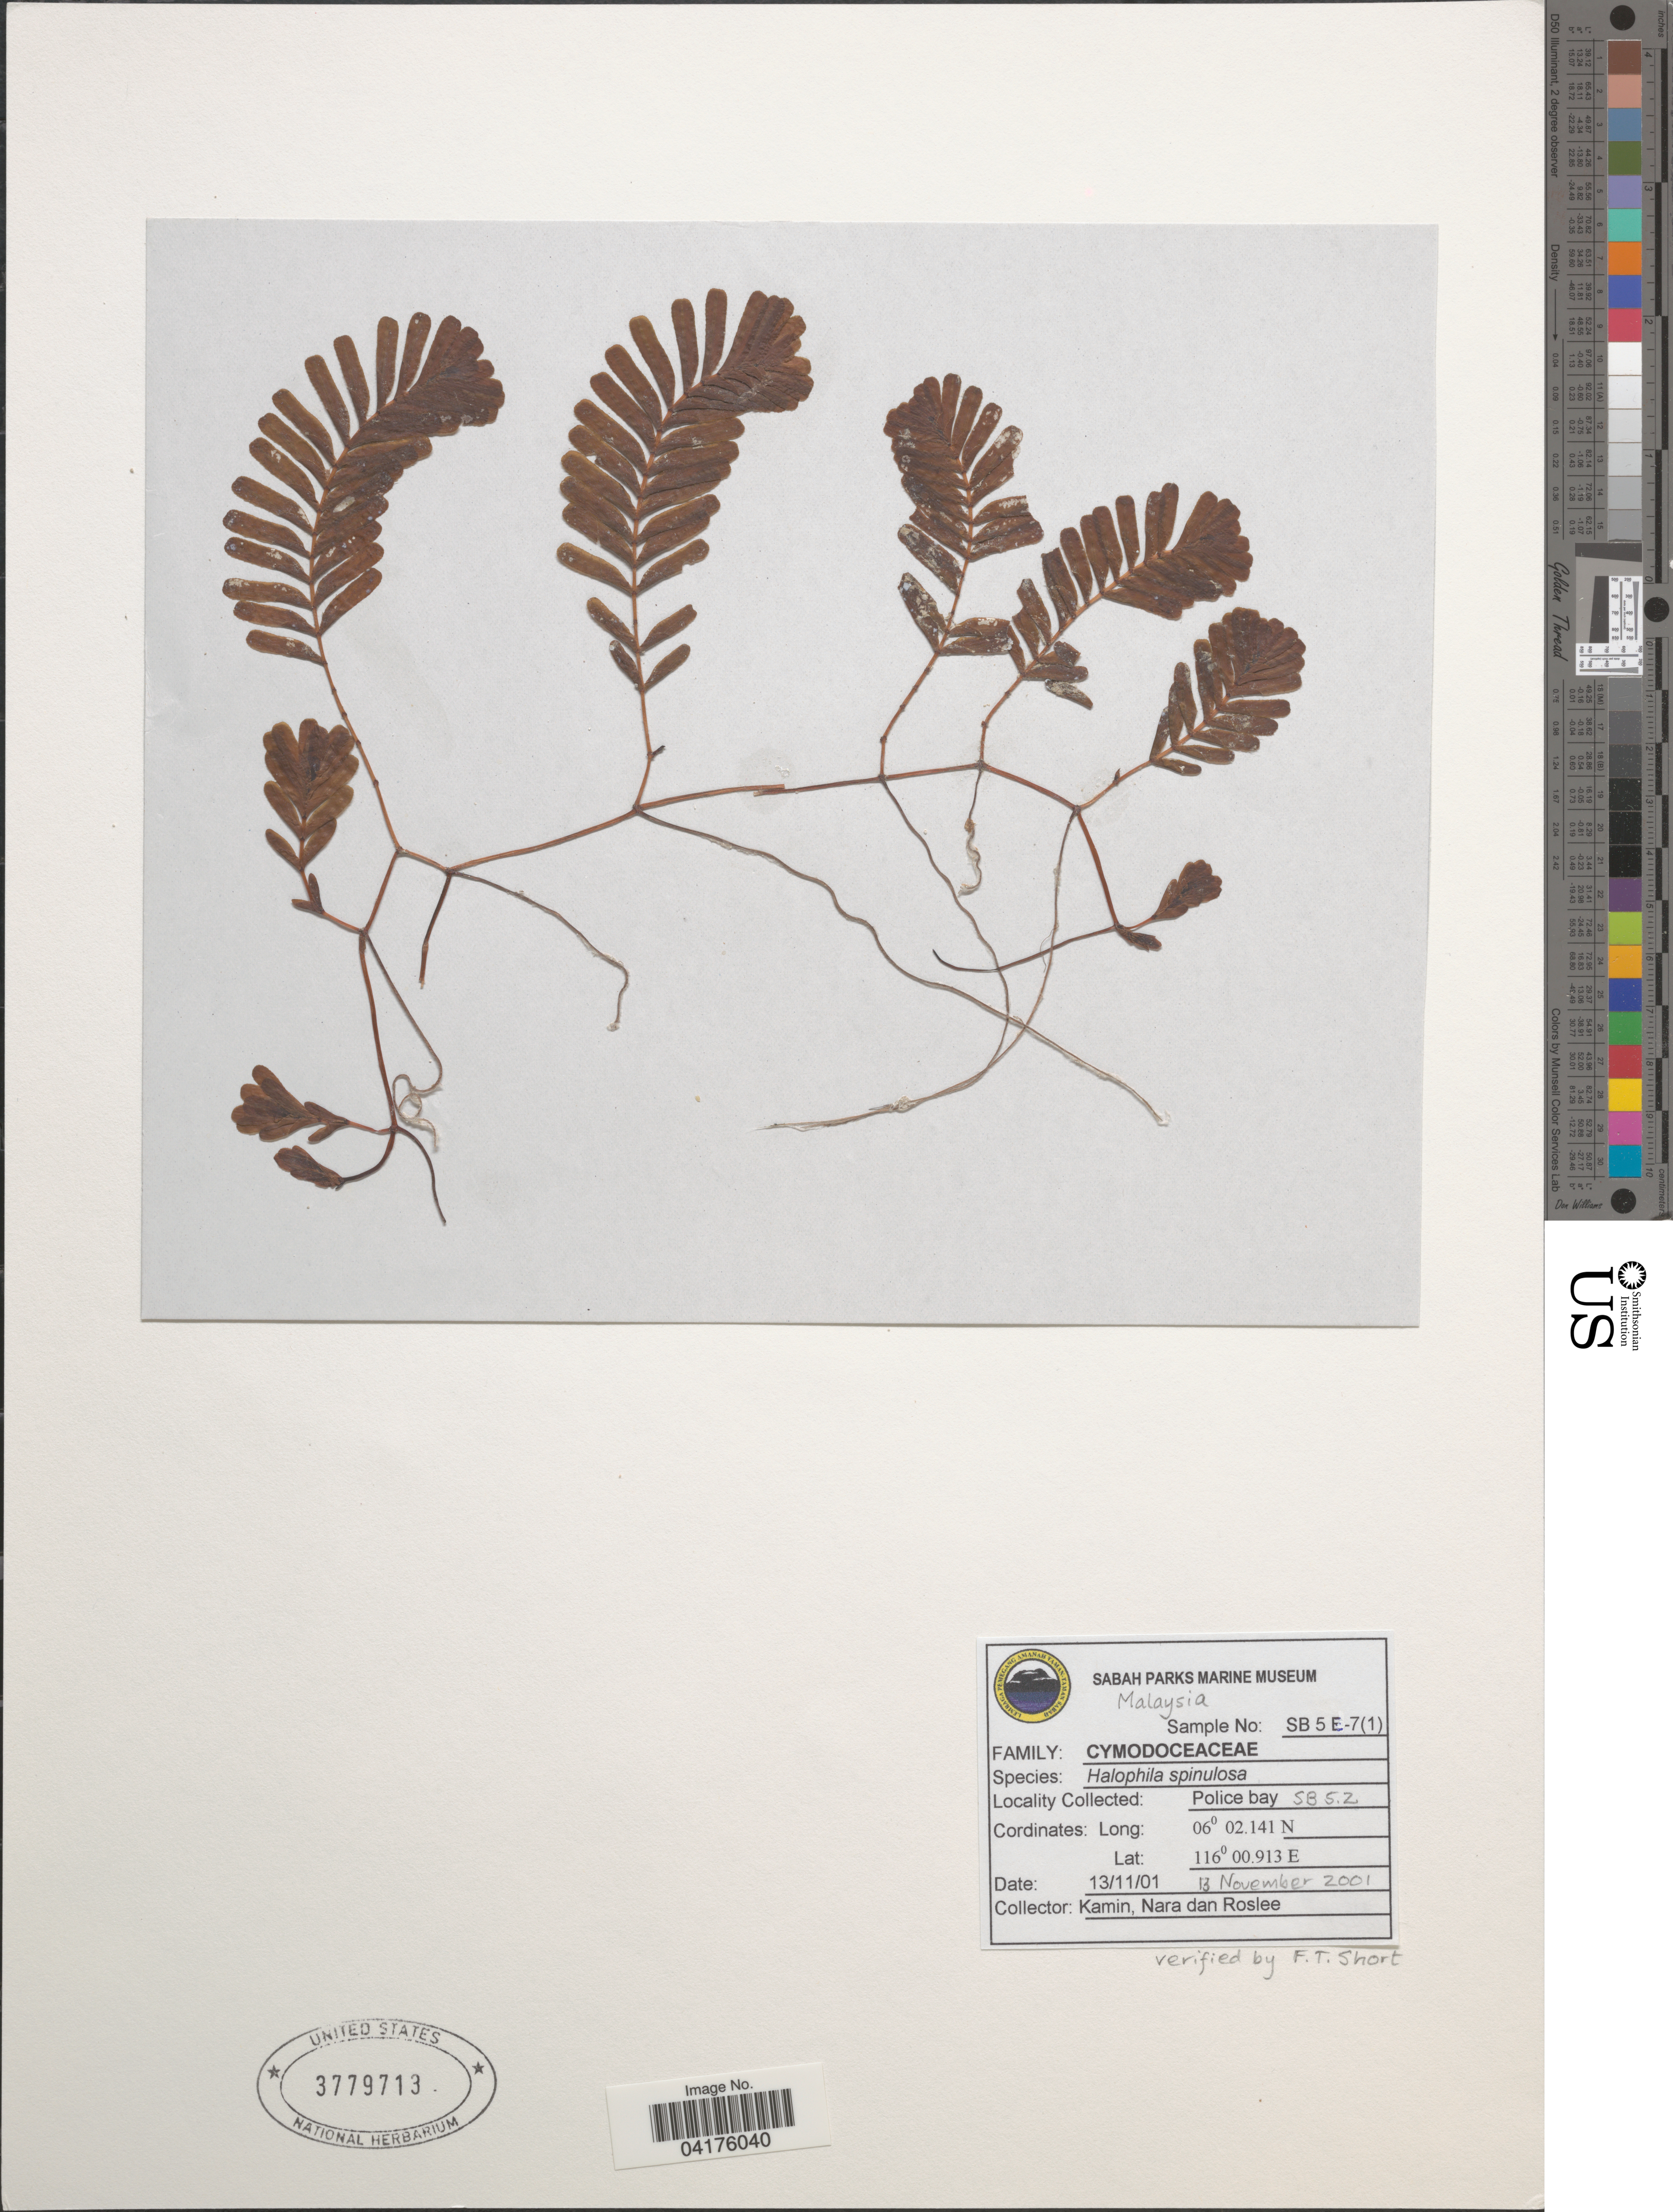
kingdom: Plantae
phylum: Tracheophyta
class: Liliopsida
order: Alismatales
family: Hydrocharitaceae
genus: Halophila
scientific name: Halophila spinulosa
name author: (R. Br.) Asch.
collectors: N. Kamin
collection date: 2001-11-13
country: Malaysia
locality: Police bay SB 5.2.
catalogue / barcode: US 3779713